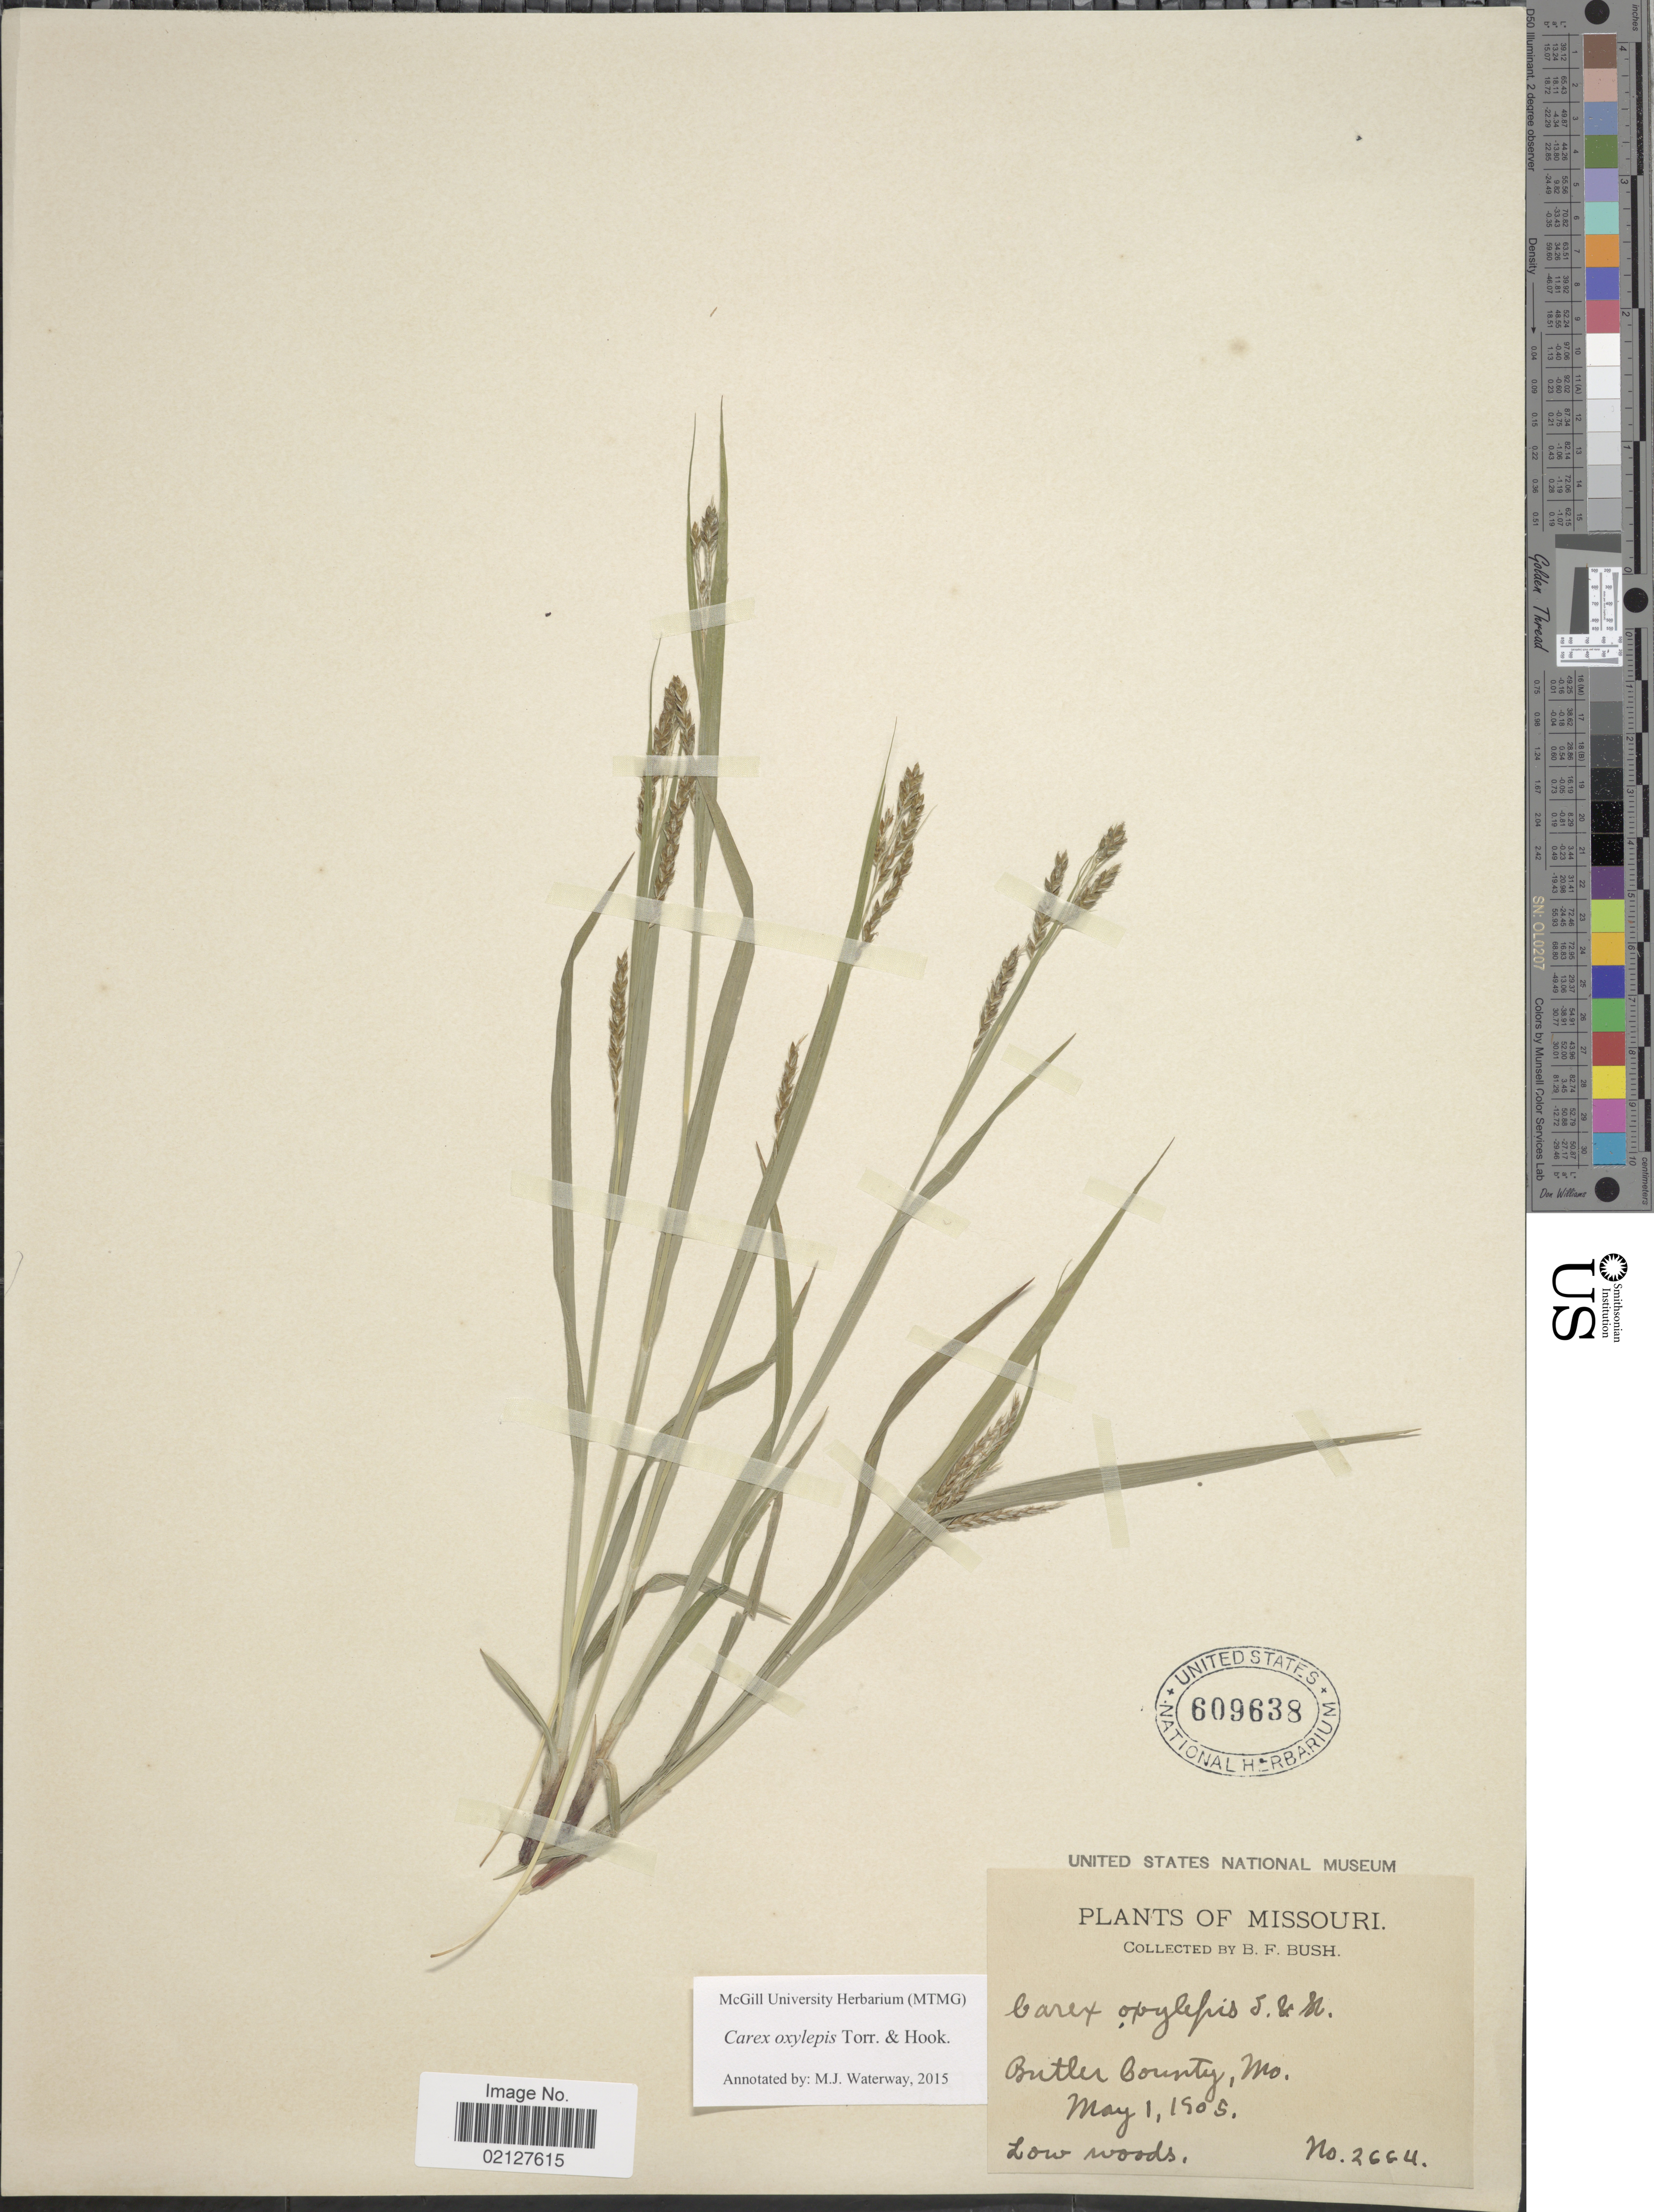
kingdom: Plantae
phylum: Tracheophyta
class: Liliopsida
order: Poales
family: Cyperaceae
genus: Carex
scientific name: Carex oxylepis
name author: Torr. & Hook.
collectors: B. F. Bush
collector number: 2664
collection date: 1905-05-01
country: United States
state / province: Missouri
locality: Butler County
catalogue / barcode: US 609638